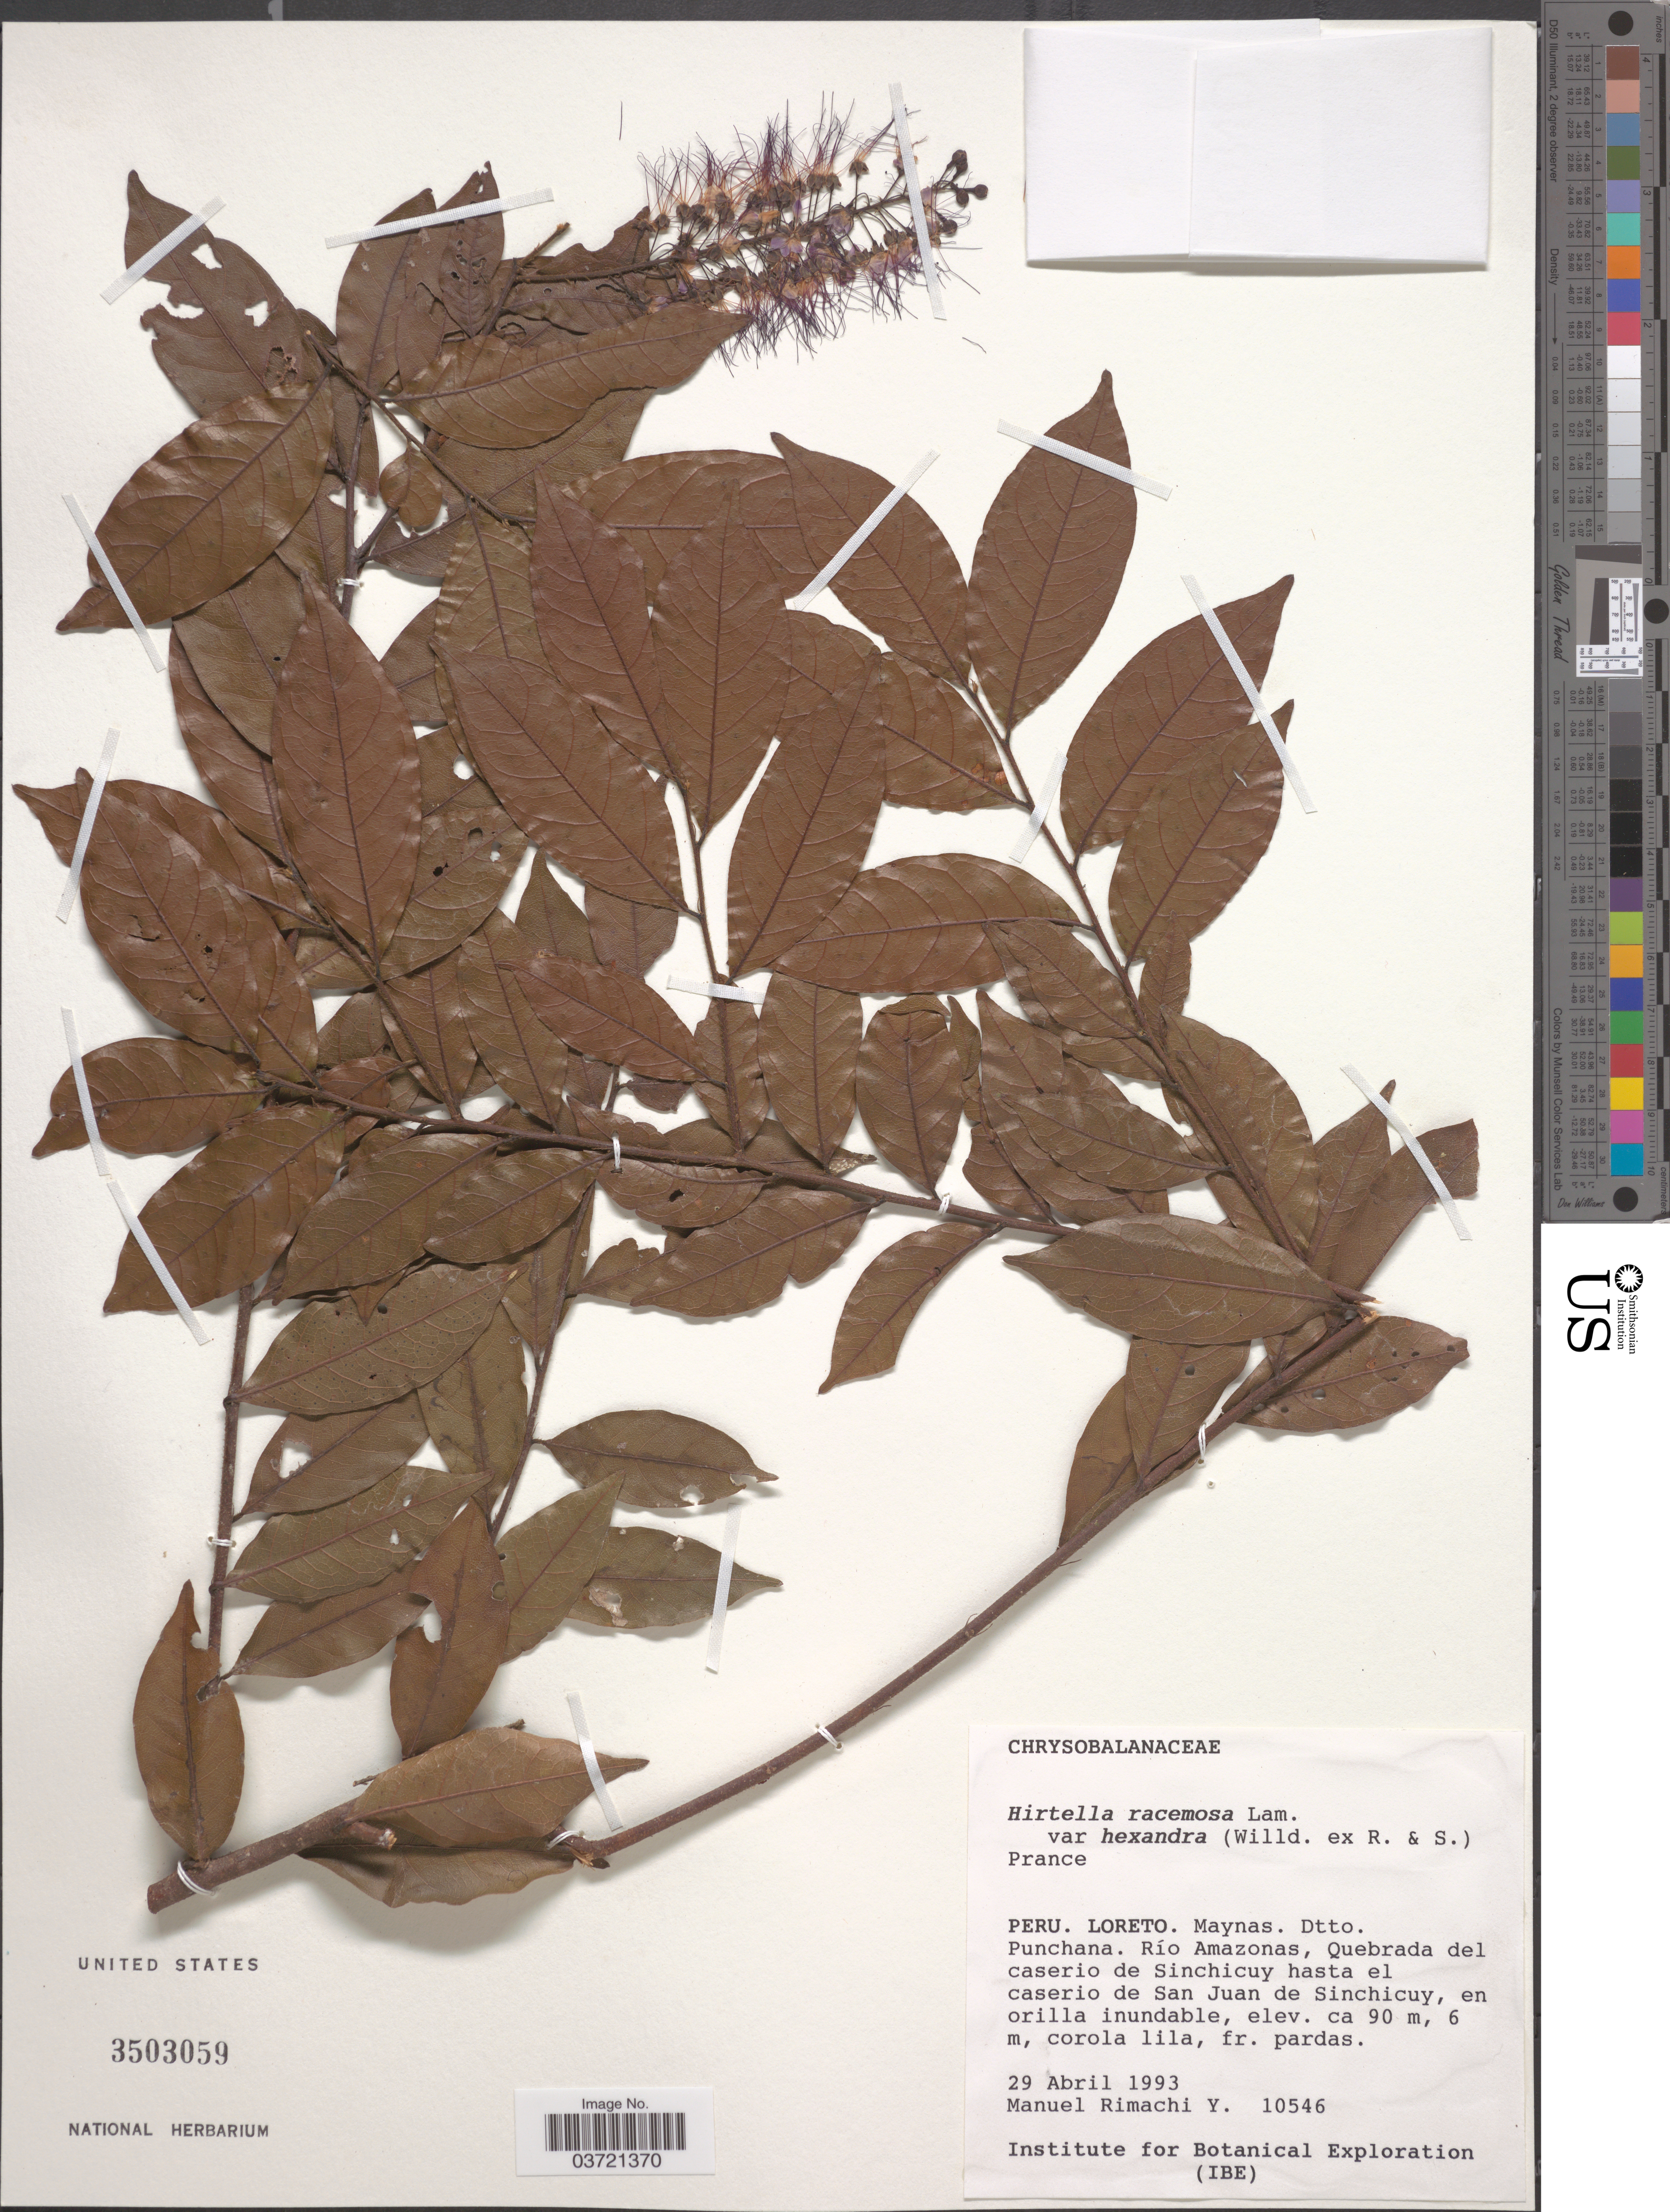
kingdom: Plantae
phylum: Tracheophyta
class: Magnoliopsida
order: Malpighiales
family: Chrysobalanaceae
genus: Hirtella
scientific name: Hirtella racemosa var. hexandra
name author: (Willd. ex Roem. & Schult.) Prance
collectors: M. Rimachi Y.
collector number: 10546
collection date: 1993-04-29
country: Peru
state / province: Loreto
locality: Maynas. Dtto. Punchana. Río Amazonas, Quebrada del caserio de Sinchicuy hasta el caserio de San Juan de Sinchicuy, en orilla inundable.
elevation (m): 90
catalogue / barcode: US 3503059